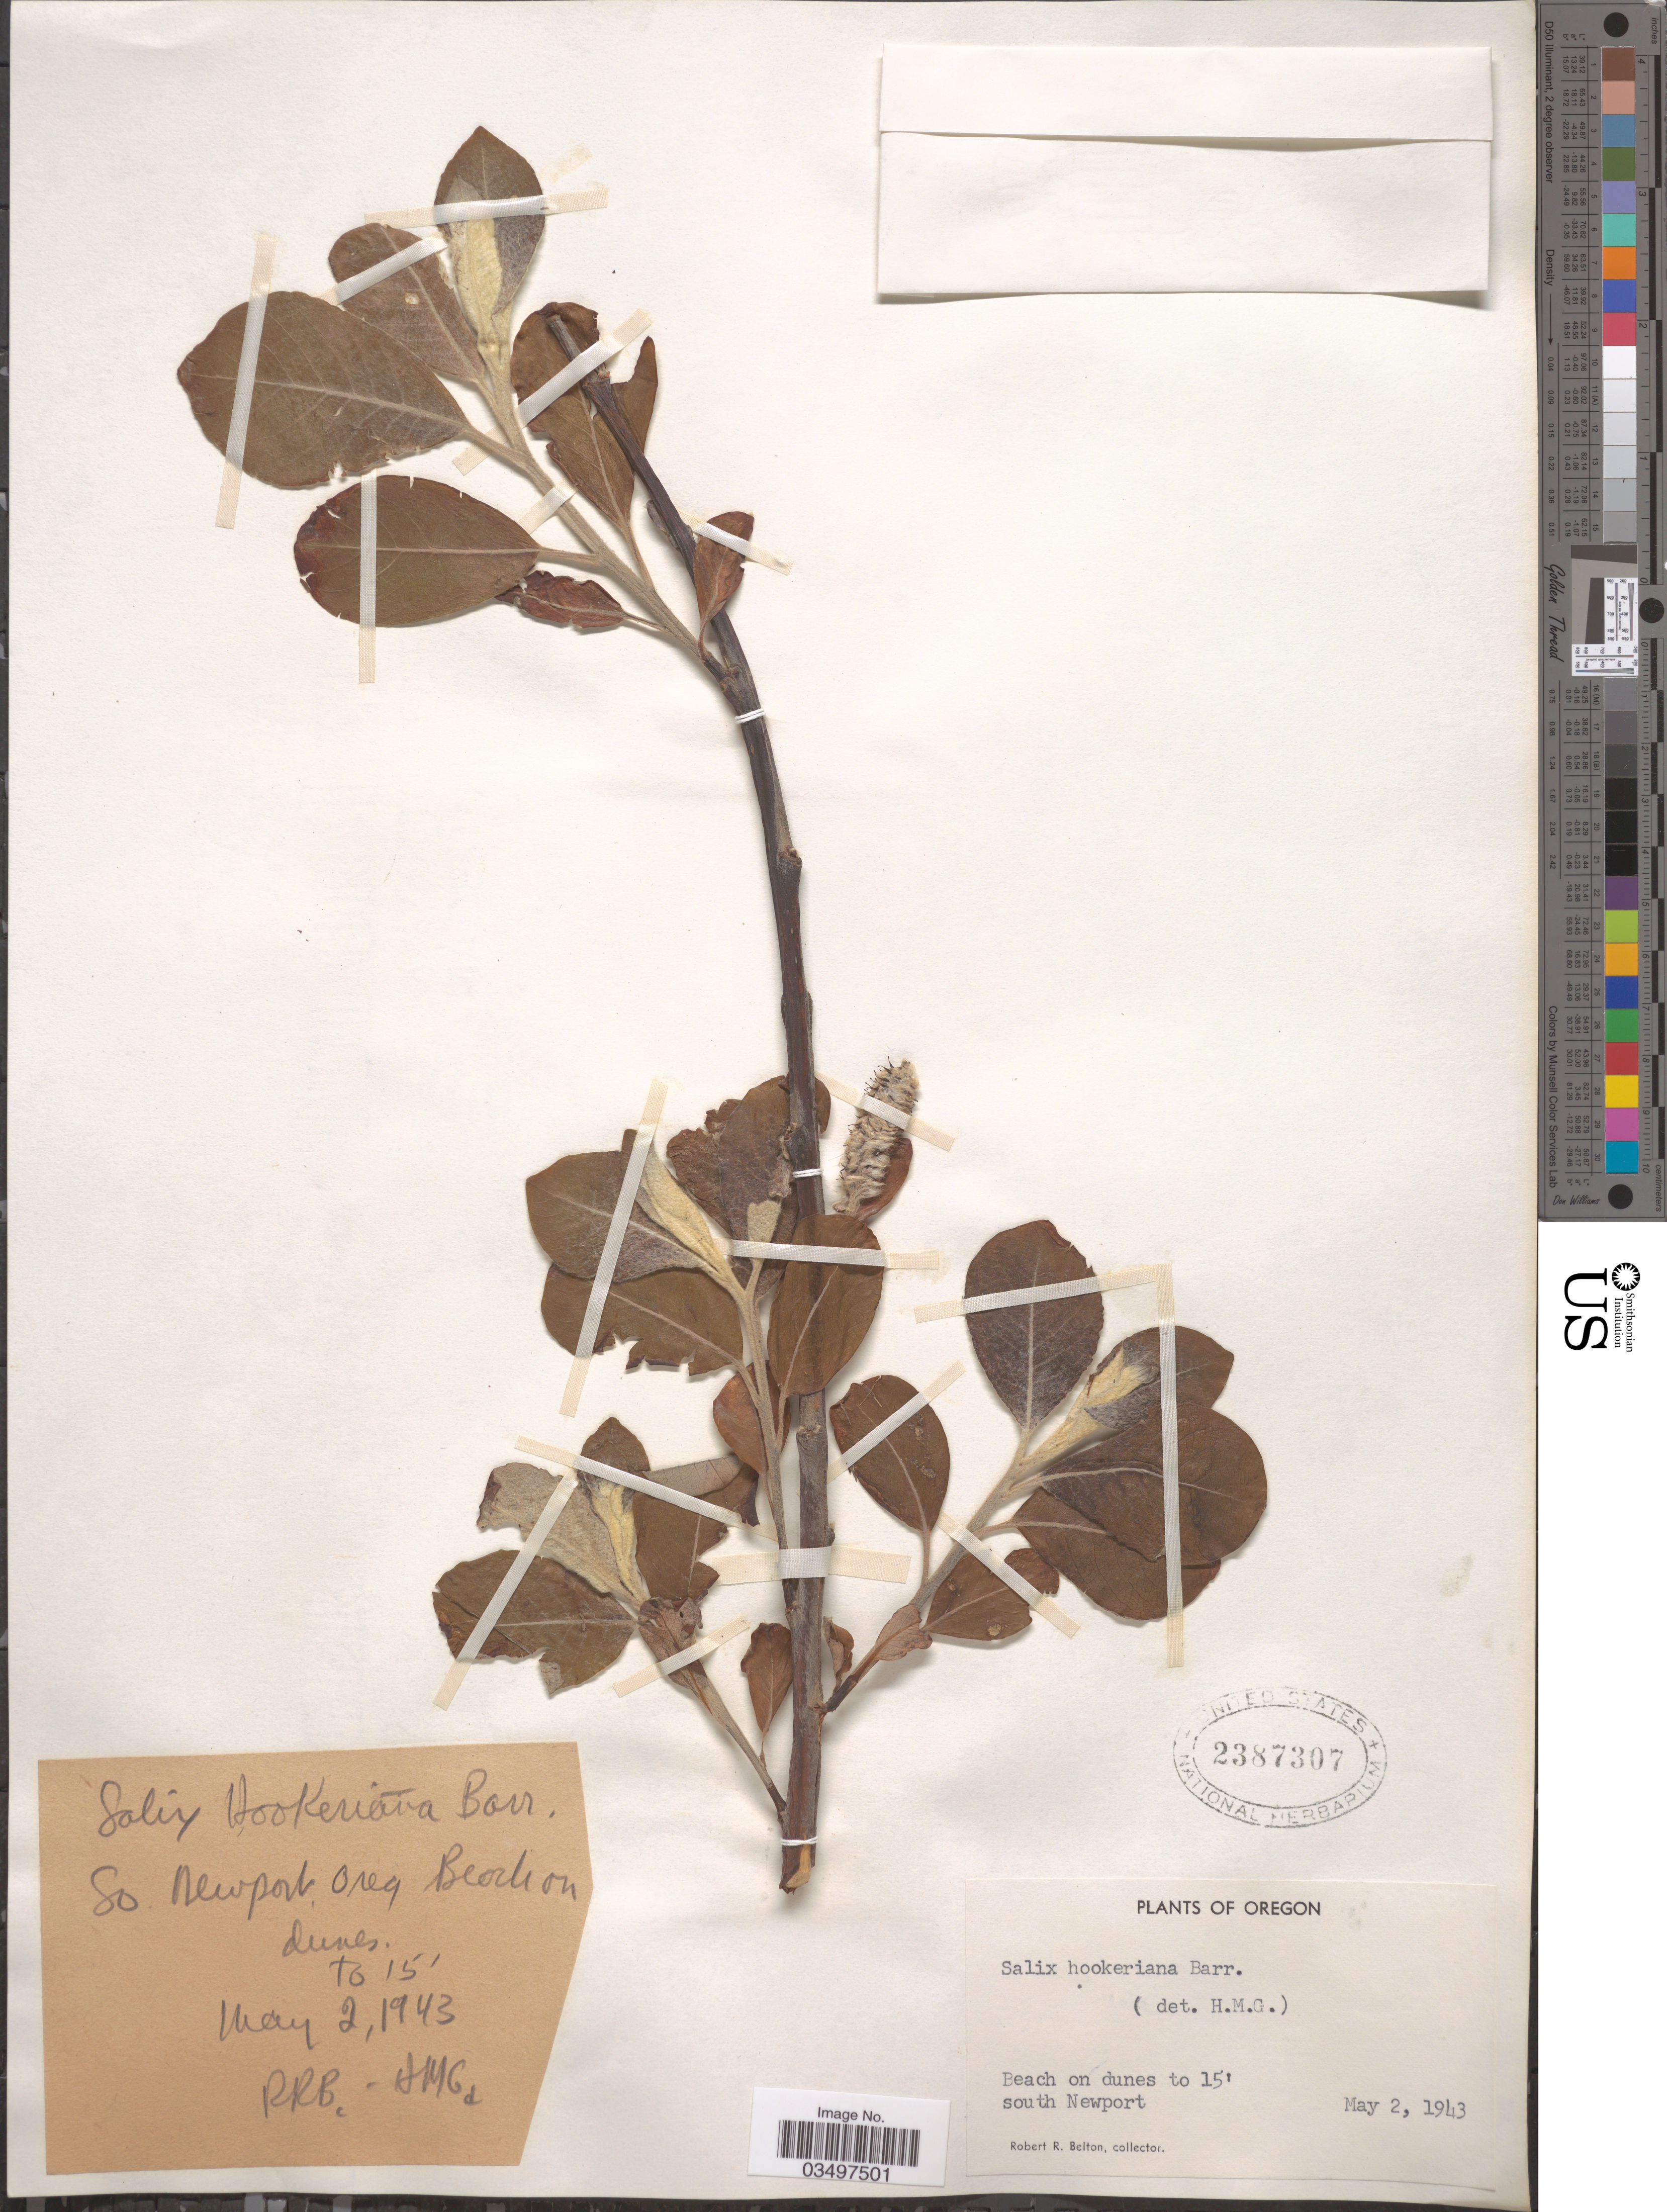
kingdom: Plantae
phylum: Tracheophyta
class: Magnoliopsida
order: Malpighiales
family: Salicaceae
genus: Salix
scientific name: Salix hookeriana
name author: Barratt ex Hook.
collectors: R. Belton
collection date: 1943-05-02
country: United States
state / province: Oregon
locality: South Newport.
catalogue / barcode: US 2387307